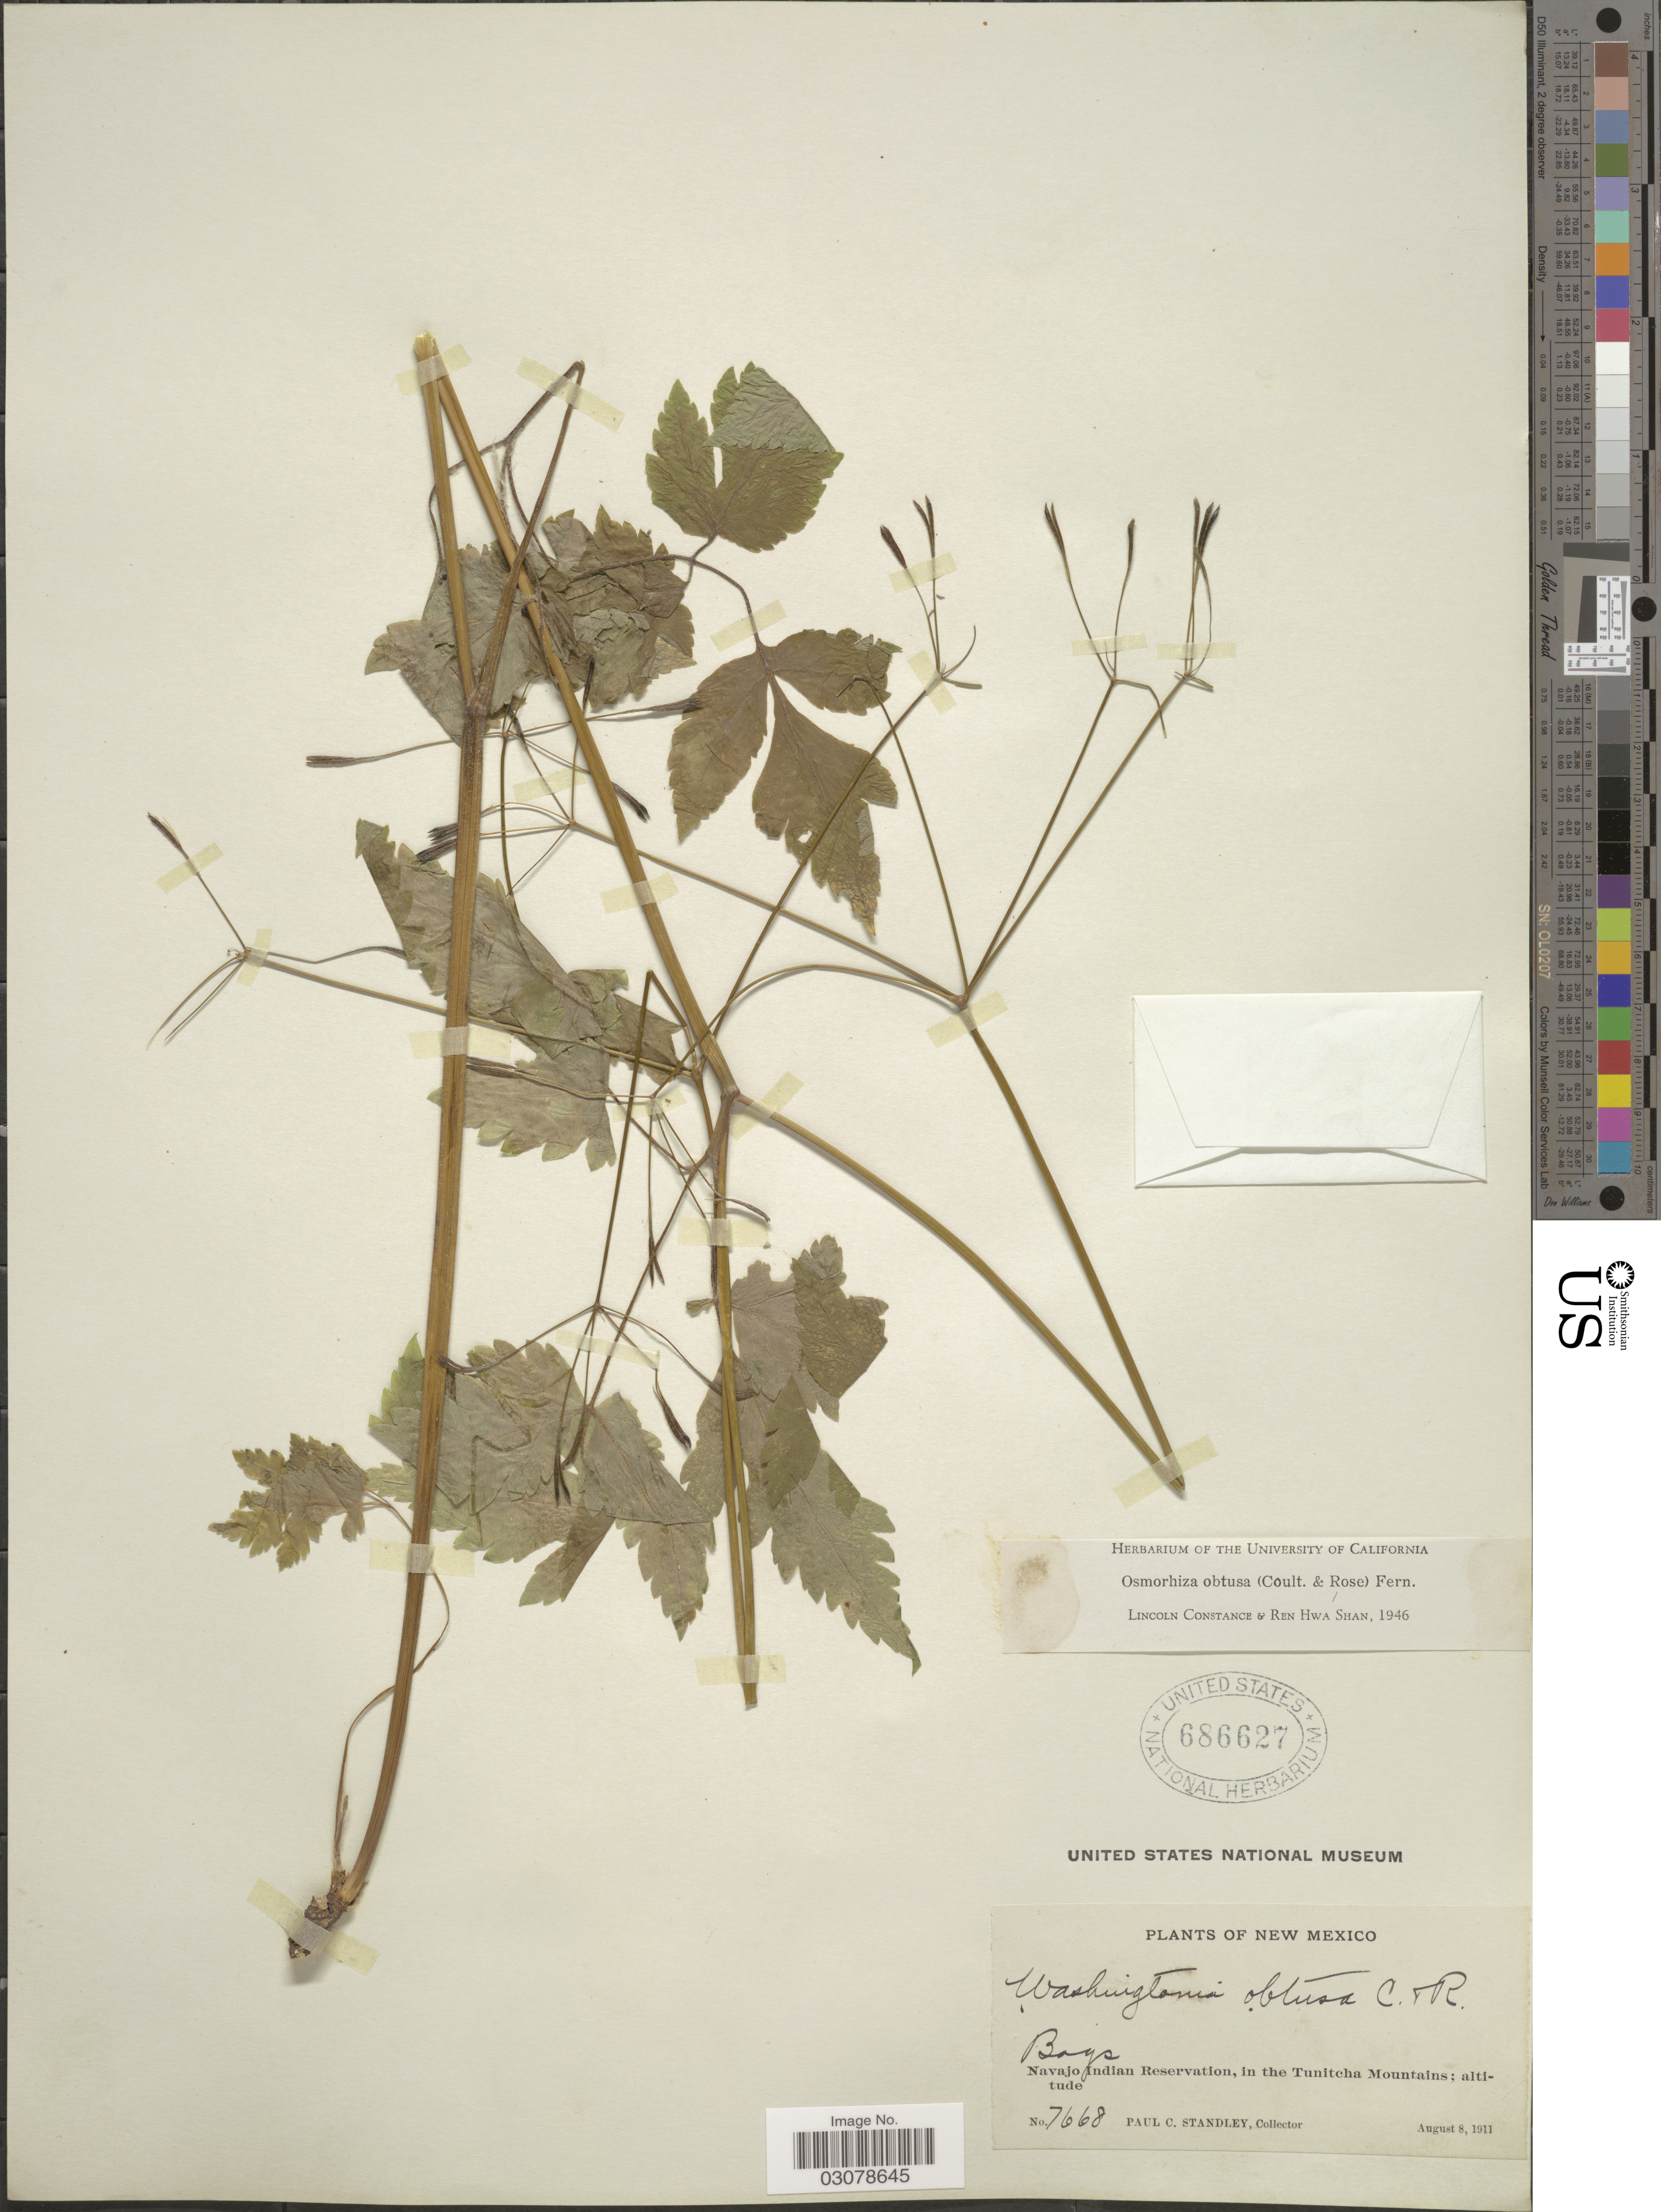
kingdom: Plantae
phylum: Tracheophyta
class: Magnoliopsida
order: Apiales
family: Apiaceae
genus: Osmorhiza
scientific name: Osmorhiza obtusa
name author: (J.M. Coult. & Rose) Fernald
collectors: P. C. Standley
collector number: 7668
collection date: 1911-08-08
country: United States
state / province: New Mexico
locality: Navajo Indian Reservation, in the Tunitcha Mountains.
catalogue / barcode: US 686627